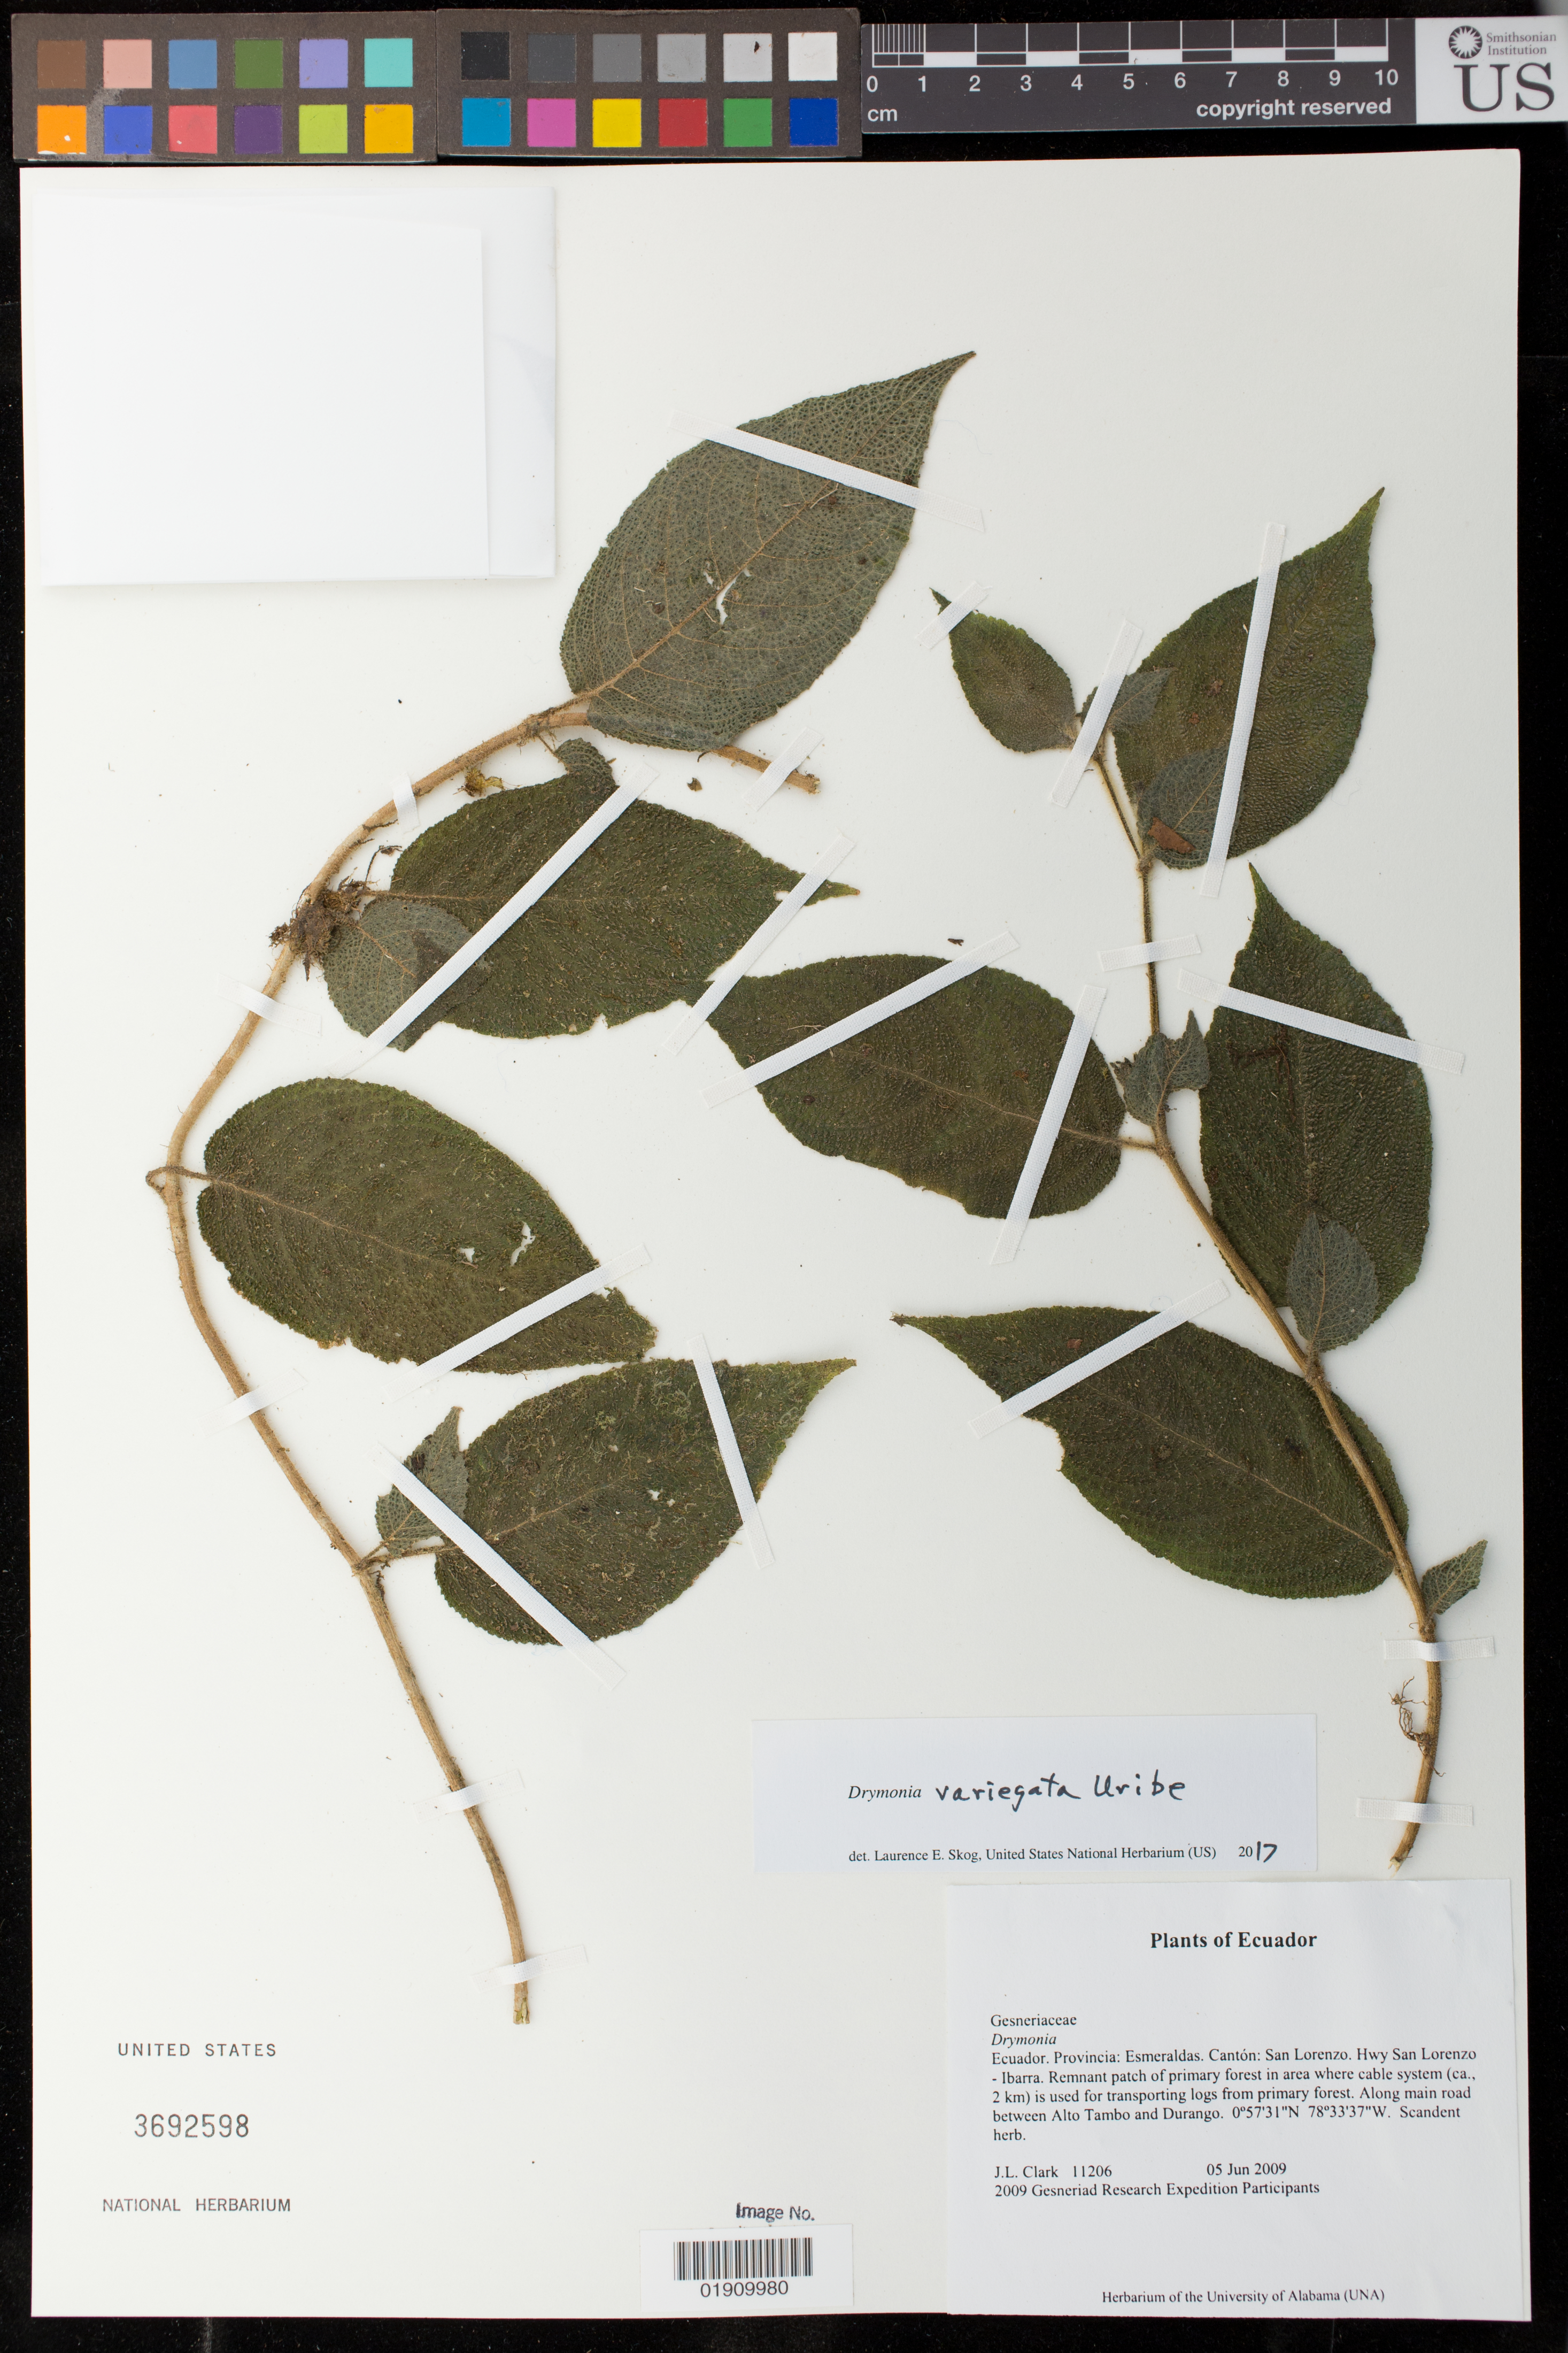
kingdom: Plantae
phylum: Tracheophyta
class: Magnoliopsida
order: Lamiales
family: Gesneriaceae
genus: Drymonia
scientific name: Drymonia variegata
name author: L. Uribe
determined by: Skog, Laurence E.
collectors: J. L. Clark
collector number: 11206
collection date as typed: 05 Jun 2009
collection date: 2009-06-05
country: Ecuador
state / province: Esmeraldas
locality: Ecuador. Provincia: Esmeraldas, Canton: San Lorenzo. Hwy San Lorenzo-Ibarra. Remnant patch of primary forest in area where cable system (ca., 2 km) is used for transporting logs from primary forest. Along main road between Alto Tambo and Durango.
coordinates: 0°57'31"N, 78°33'37"W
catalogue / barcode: US 3692598